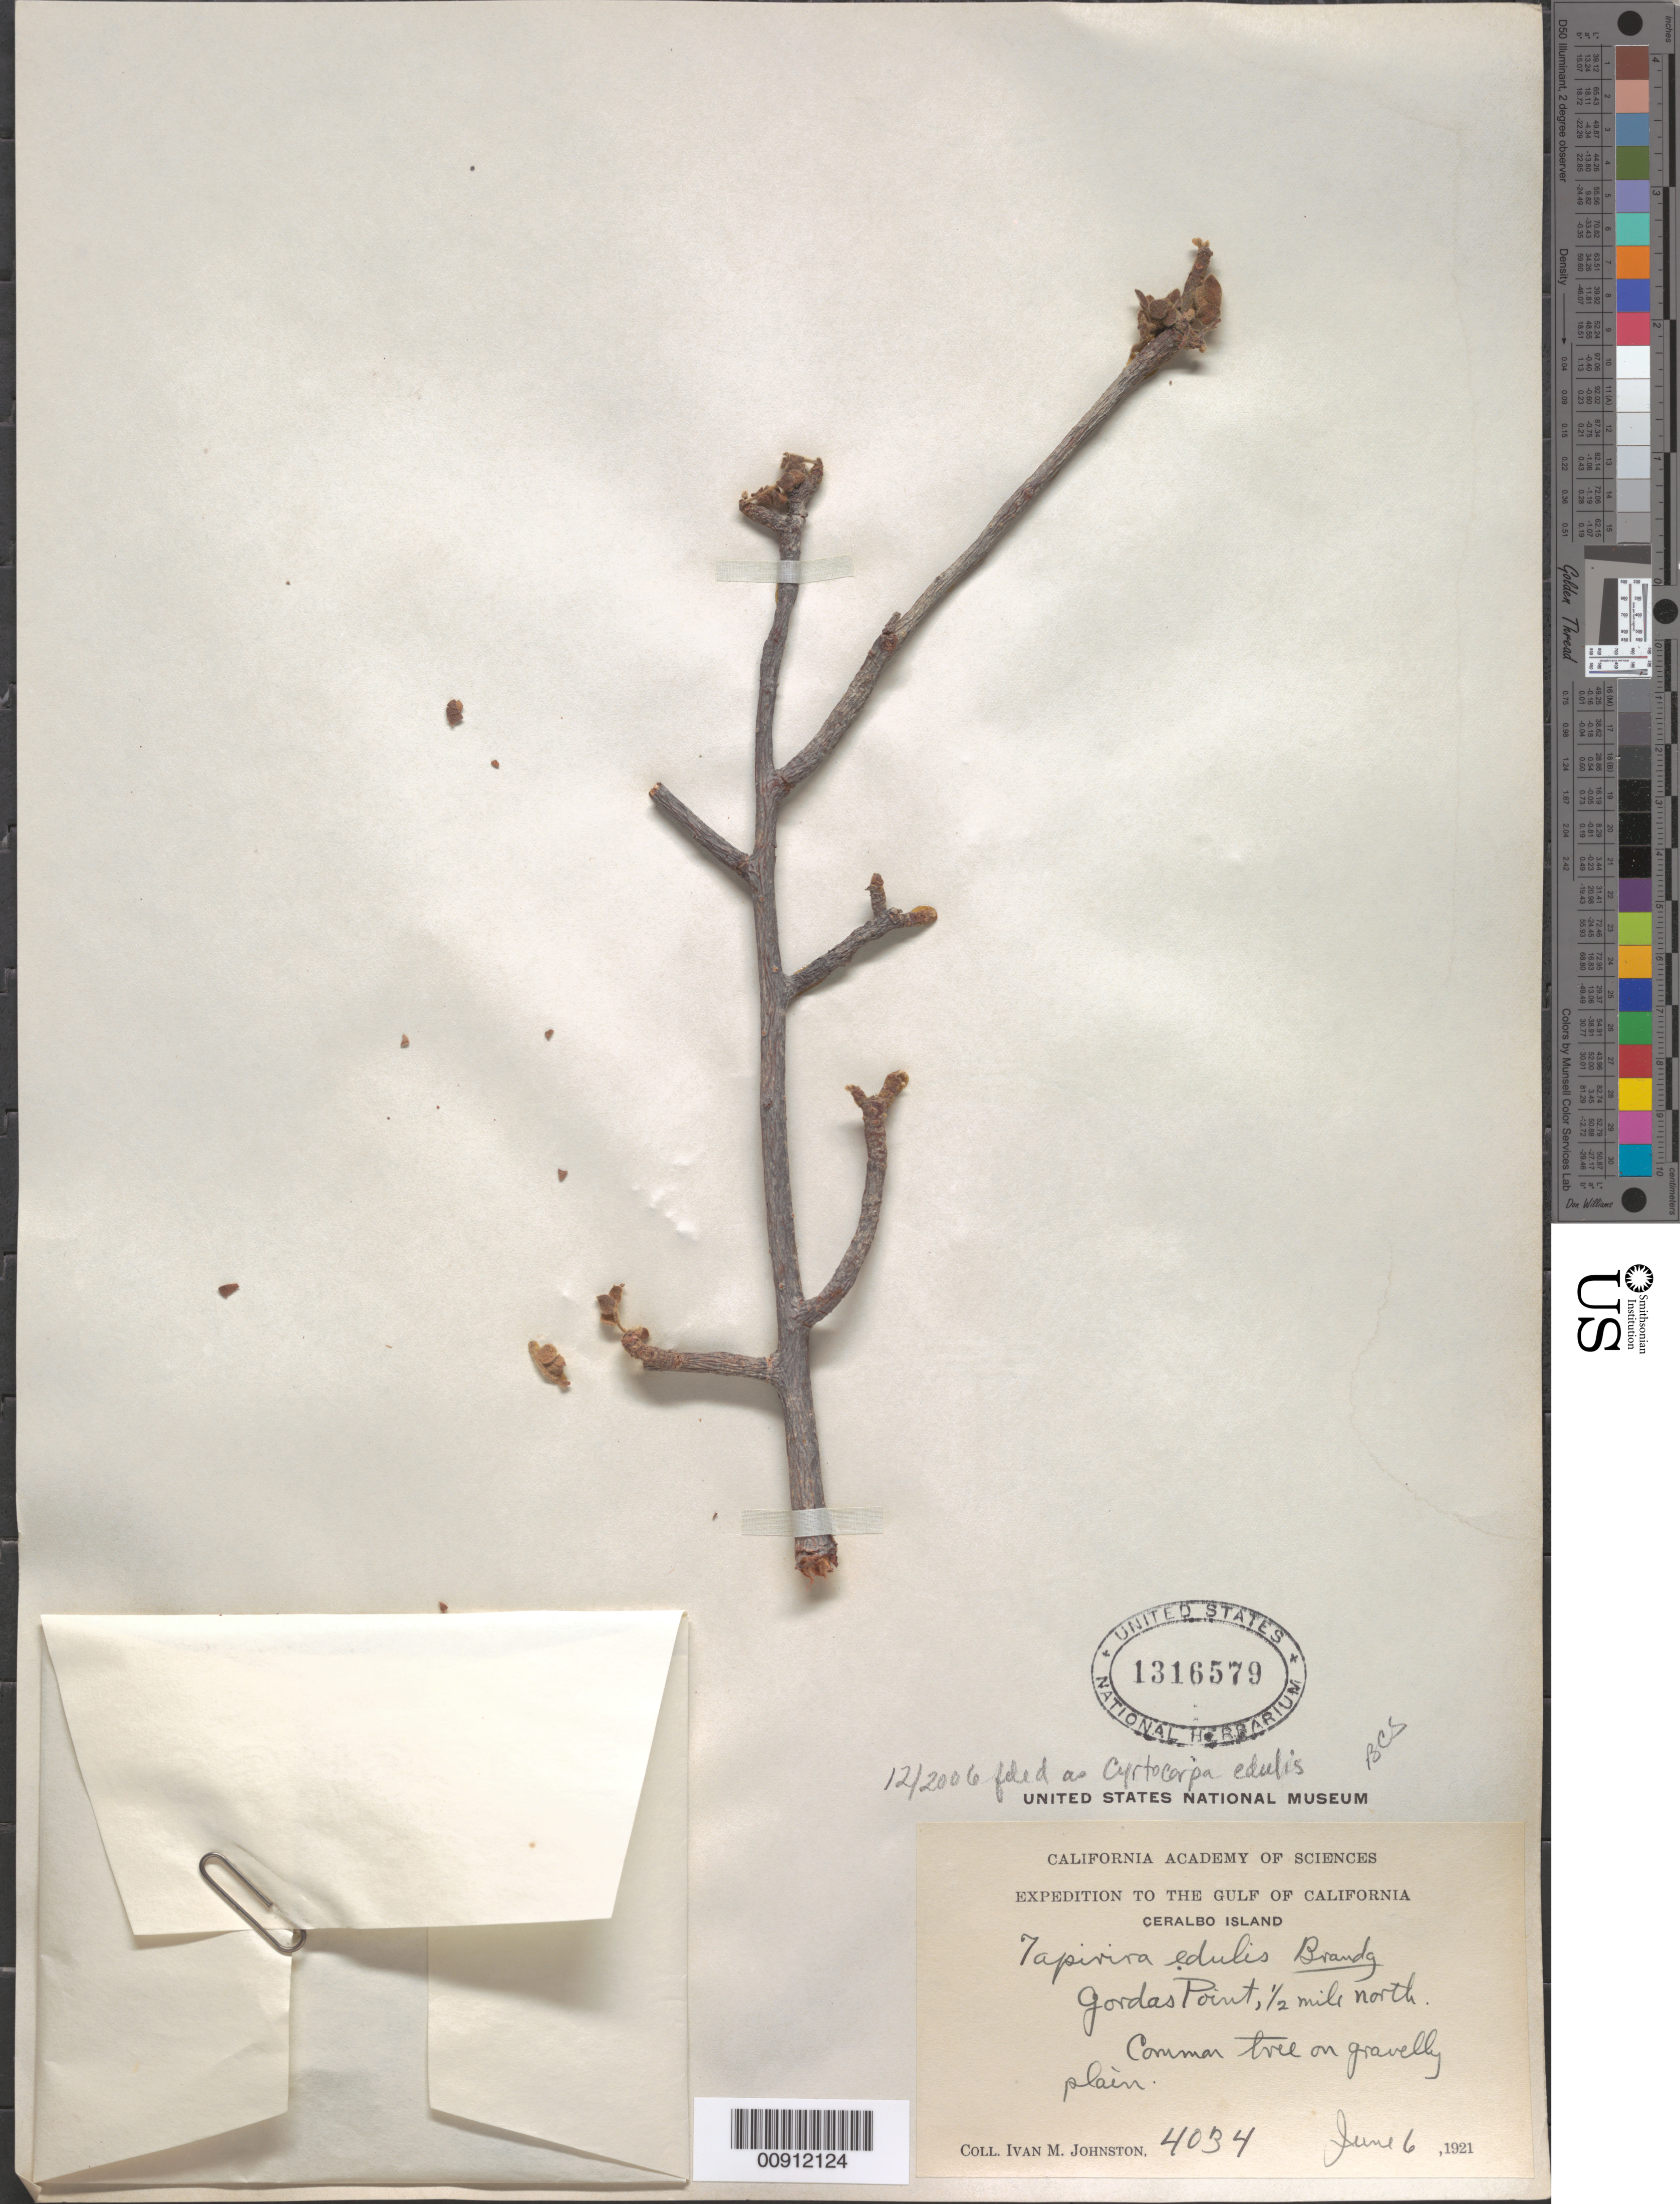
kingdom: Plantae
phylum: Tracheophyta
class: Magnoliopsida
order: Sapindales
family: Anacardiaceae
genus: Cyrtocarpa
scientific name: Cyrtocarpa edulis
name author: (Brandegee) Standl.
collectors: I.M. Johnston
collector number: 4034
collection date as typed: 06 Jun 1921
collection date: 1921-06-06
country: Mexico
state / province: Baja California Sur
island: Cerralvo I.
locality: Ceralbo Island ( = Cerralvo Island). Gordas Point, ½ mile north.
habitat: On gravelly plain.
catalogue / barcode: US 1316579